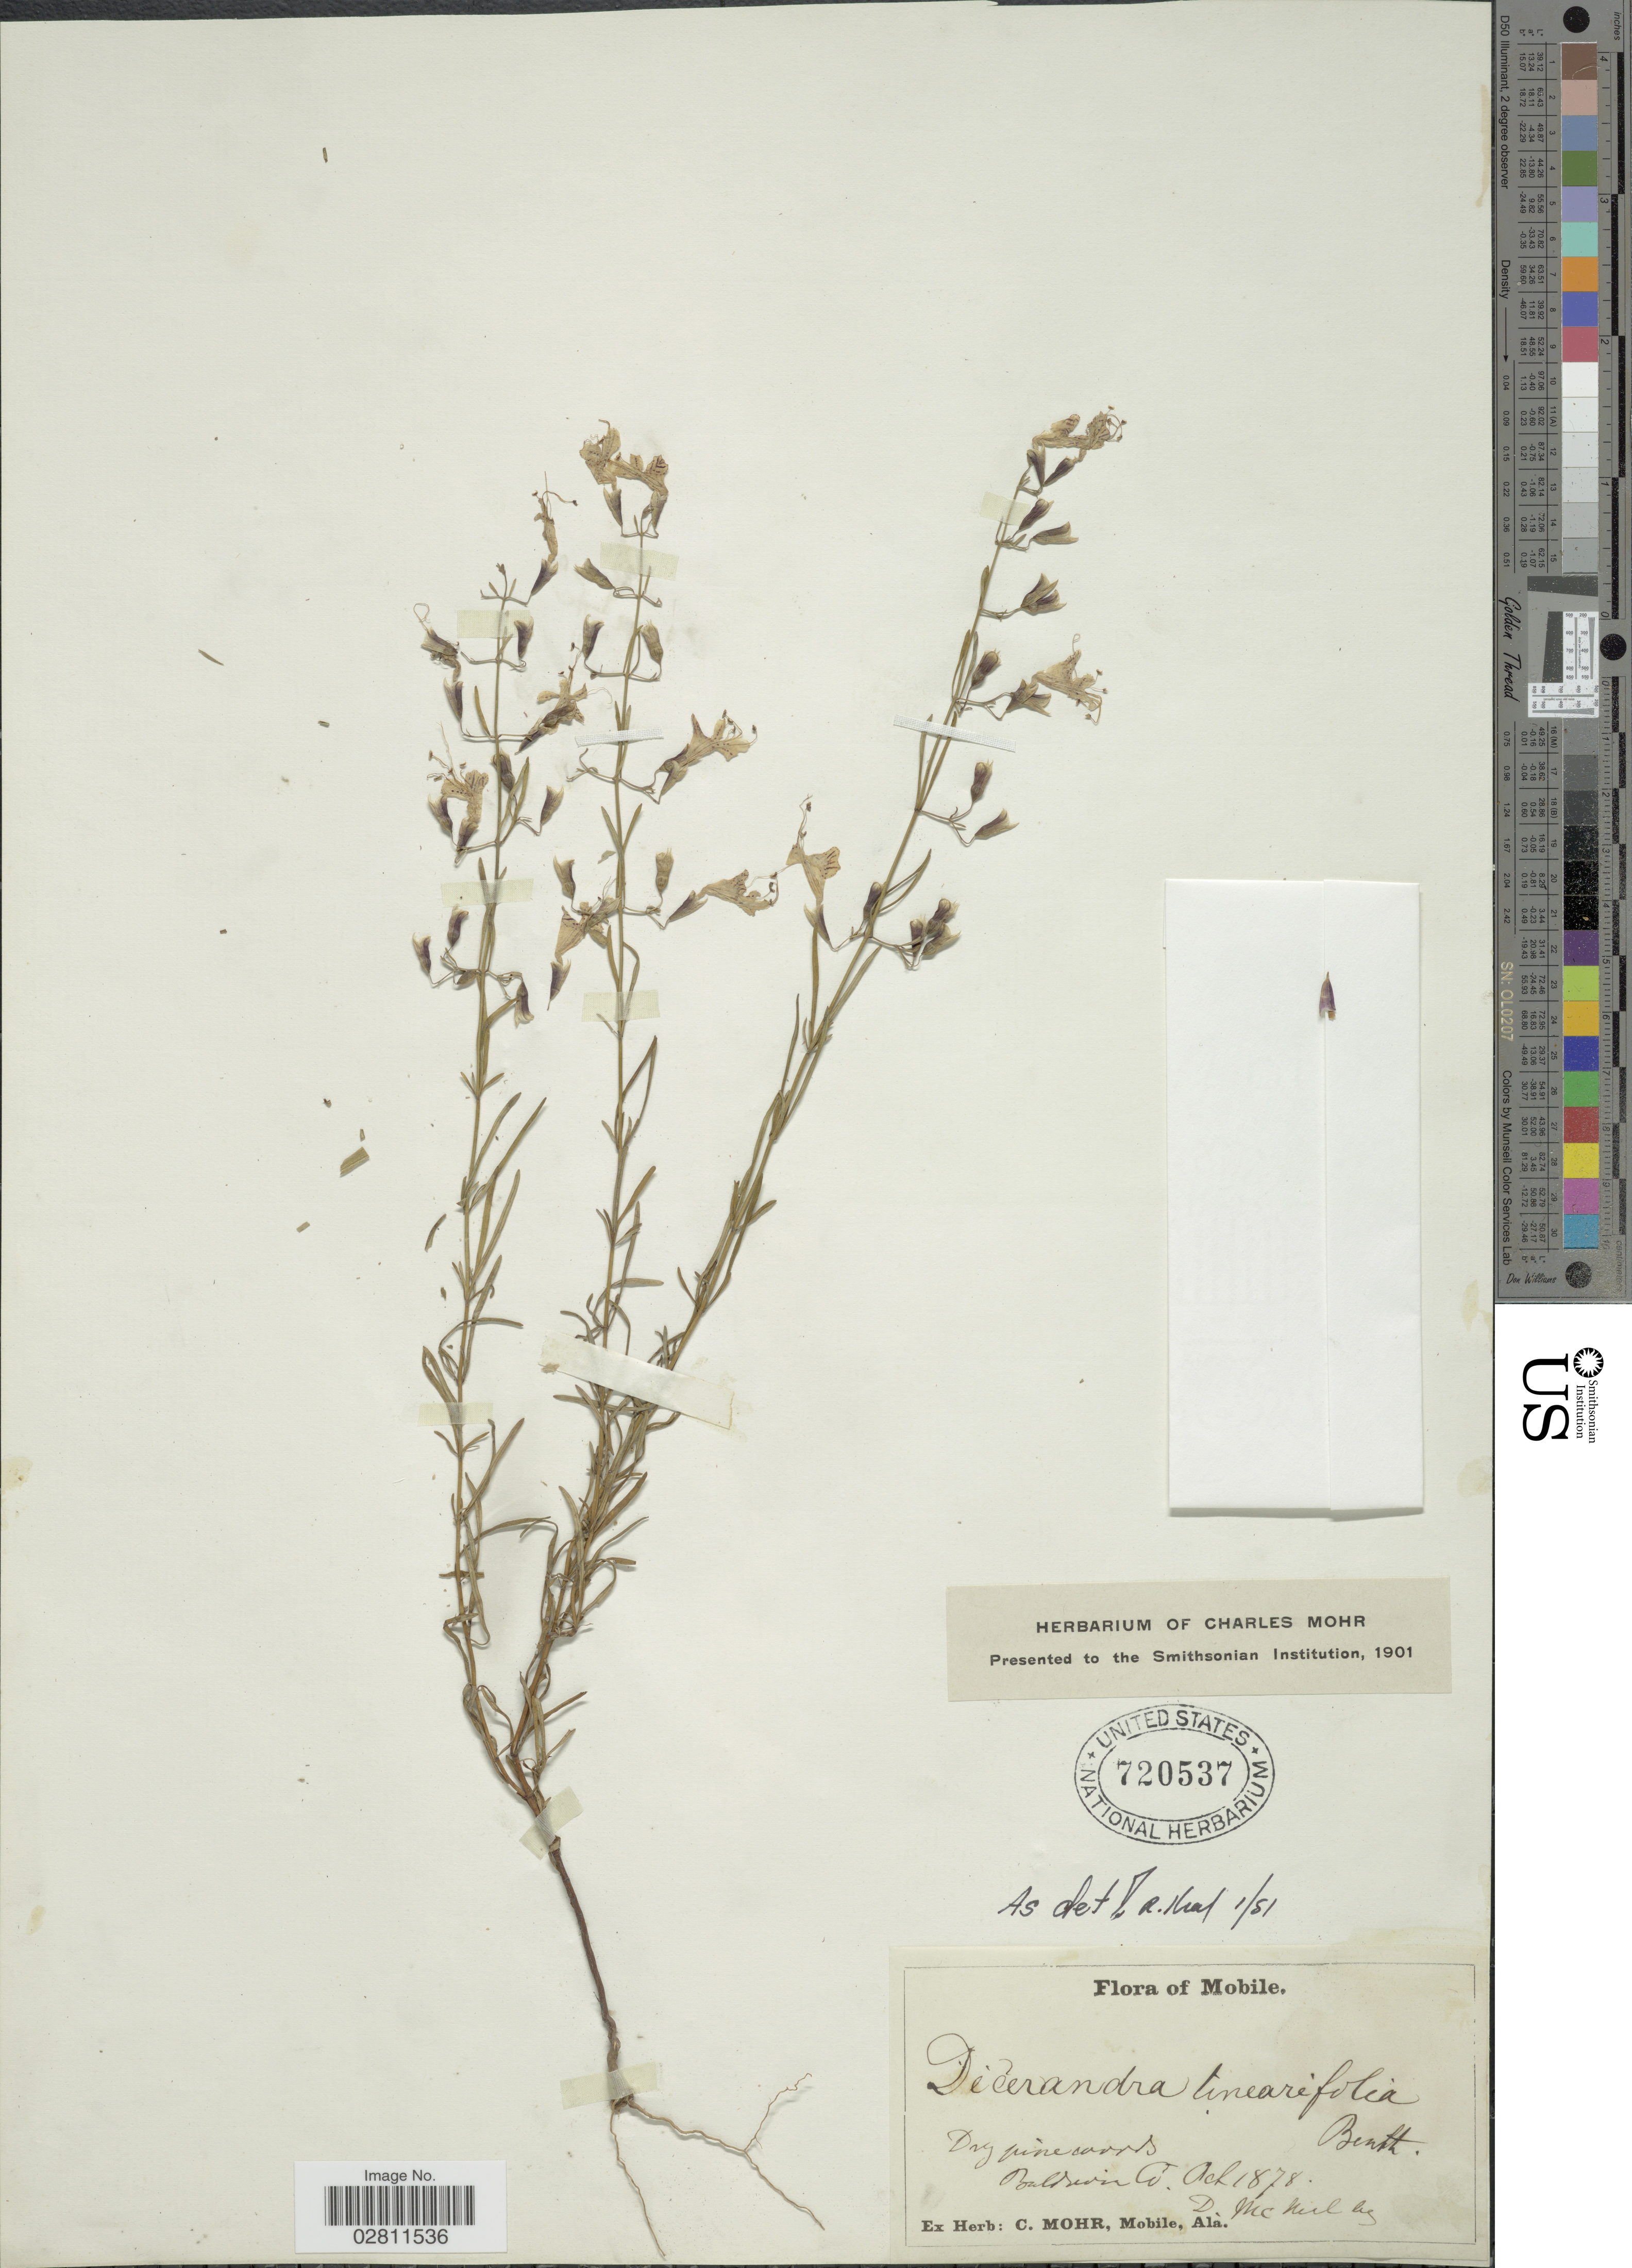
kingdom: Plantae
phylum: Tracheophyta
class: Magnoliopsida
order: Lamiales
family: Lamiaceae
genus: Dicerandra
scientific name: Dicerandra linearifolia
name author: (Elliott) Benth.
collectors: D. McNully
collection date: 1878-10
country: United States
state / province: Alabama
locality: Mobile. Baldwin Co.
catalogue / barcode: US 720537